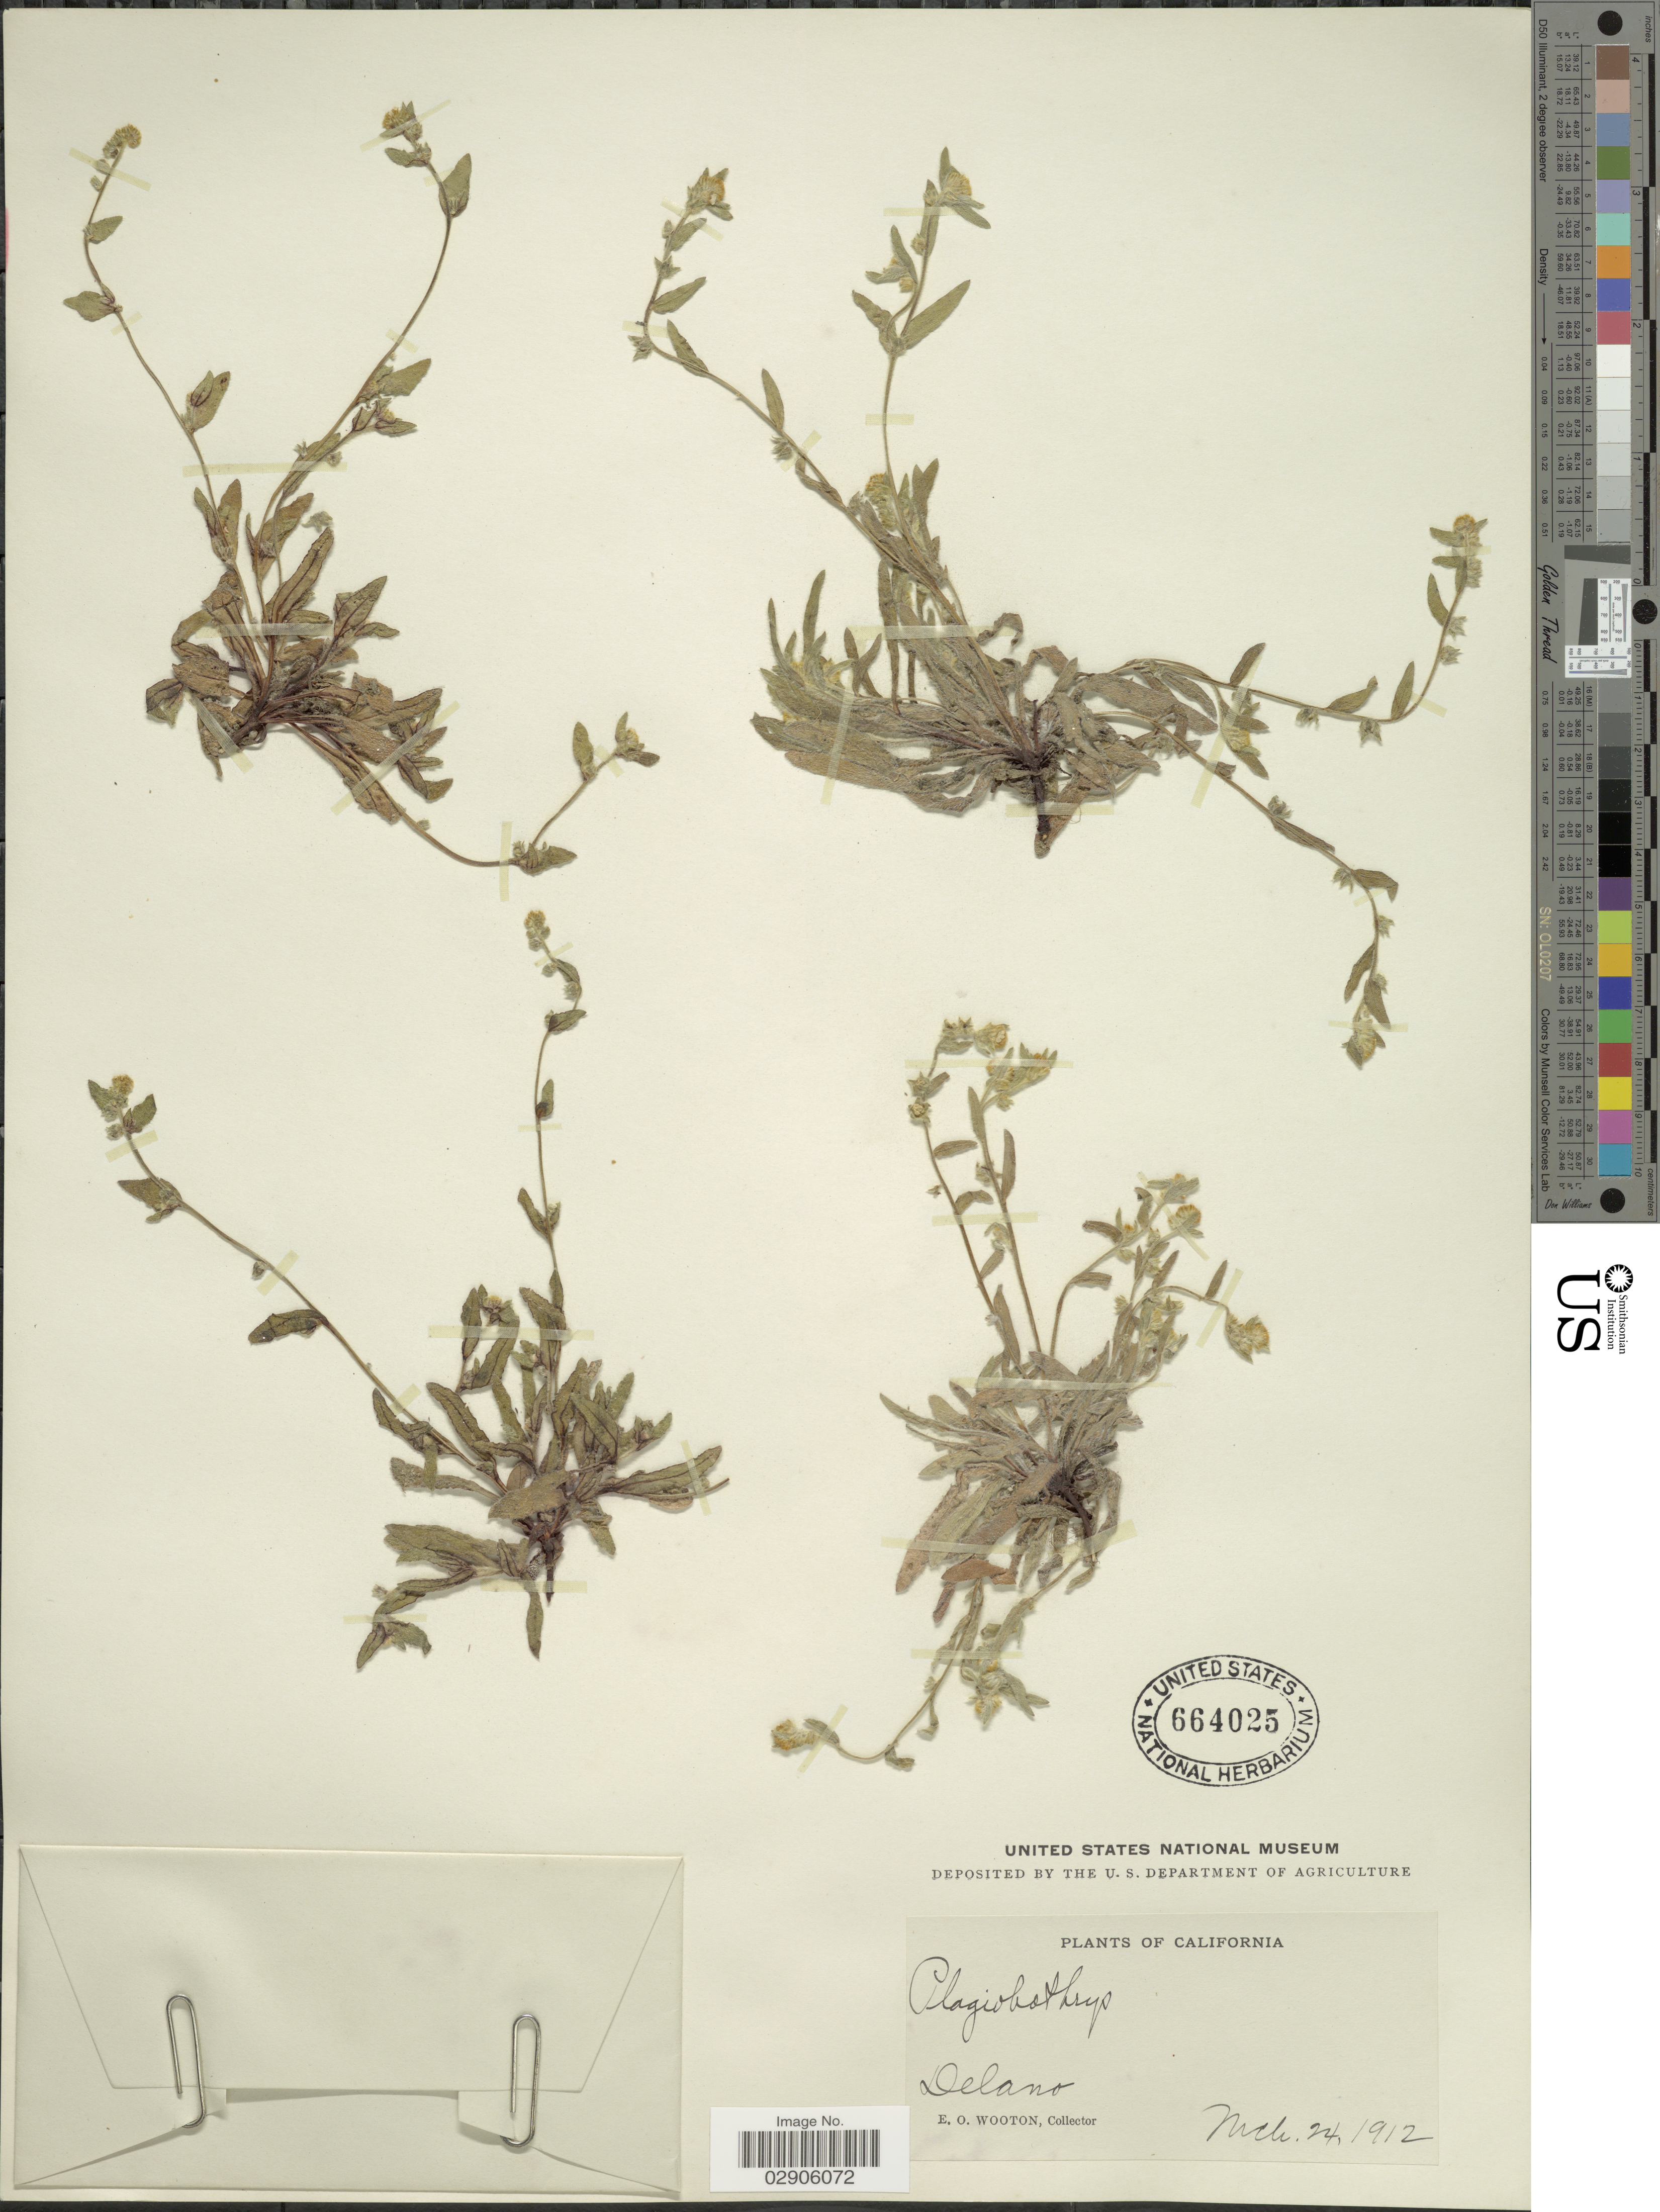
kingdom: Plantae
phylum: Tracheophyta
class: Magnoliopsida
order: Boraginales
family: Boraginaceae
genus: Plagiobothrys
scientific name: Plagiobothrys sp.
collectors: E. O. Wooton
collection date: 1912-03-24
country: United States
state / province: California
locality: Delano.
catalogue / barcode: US 664025